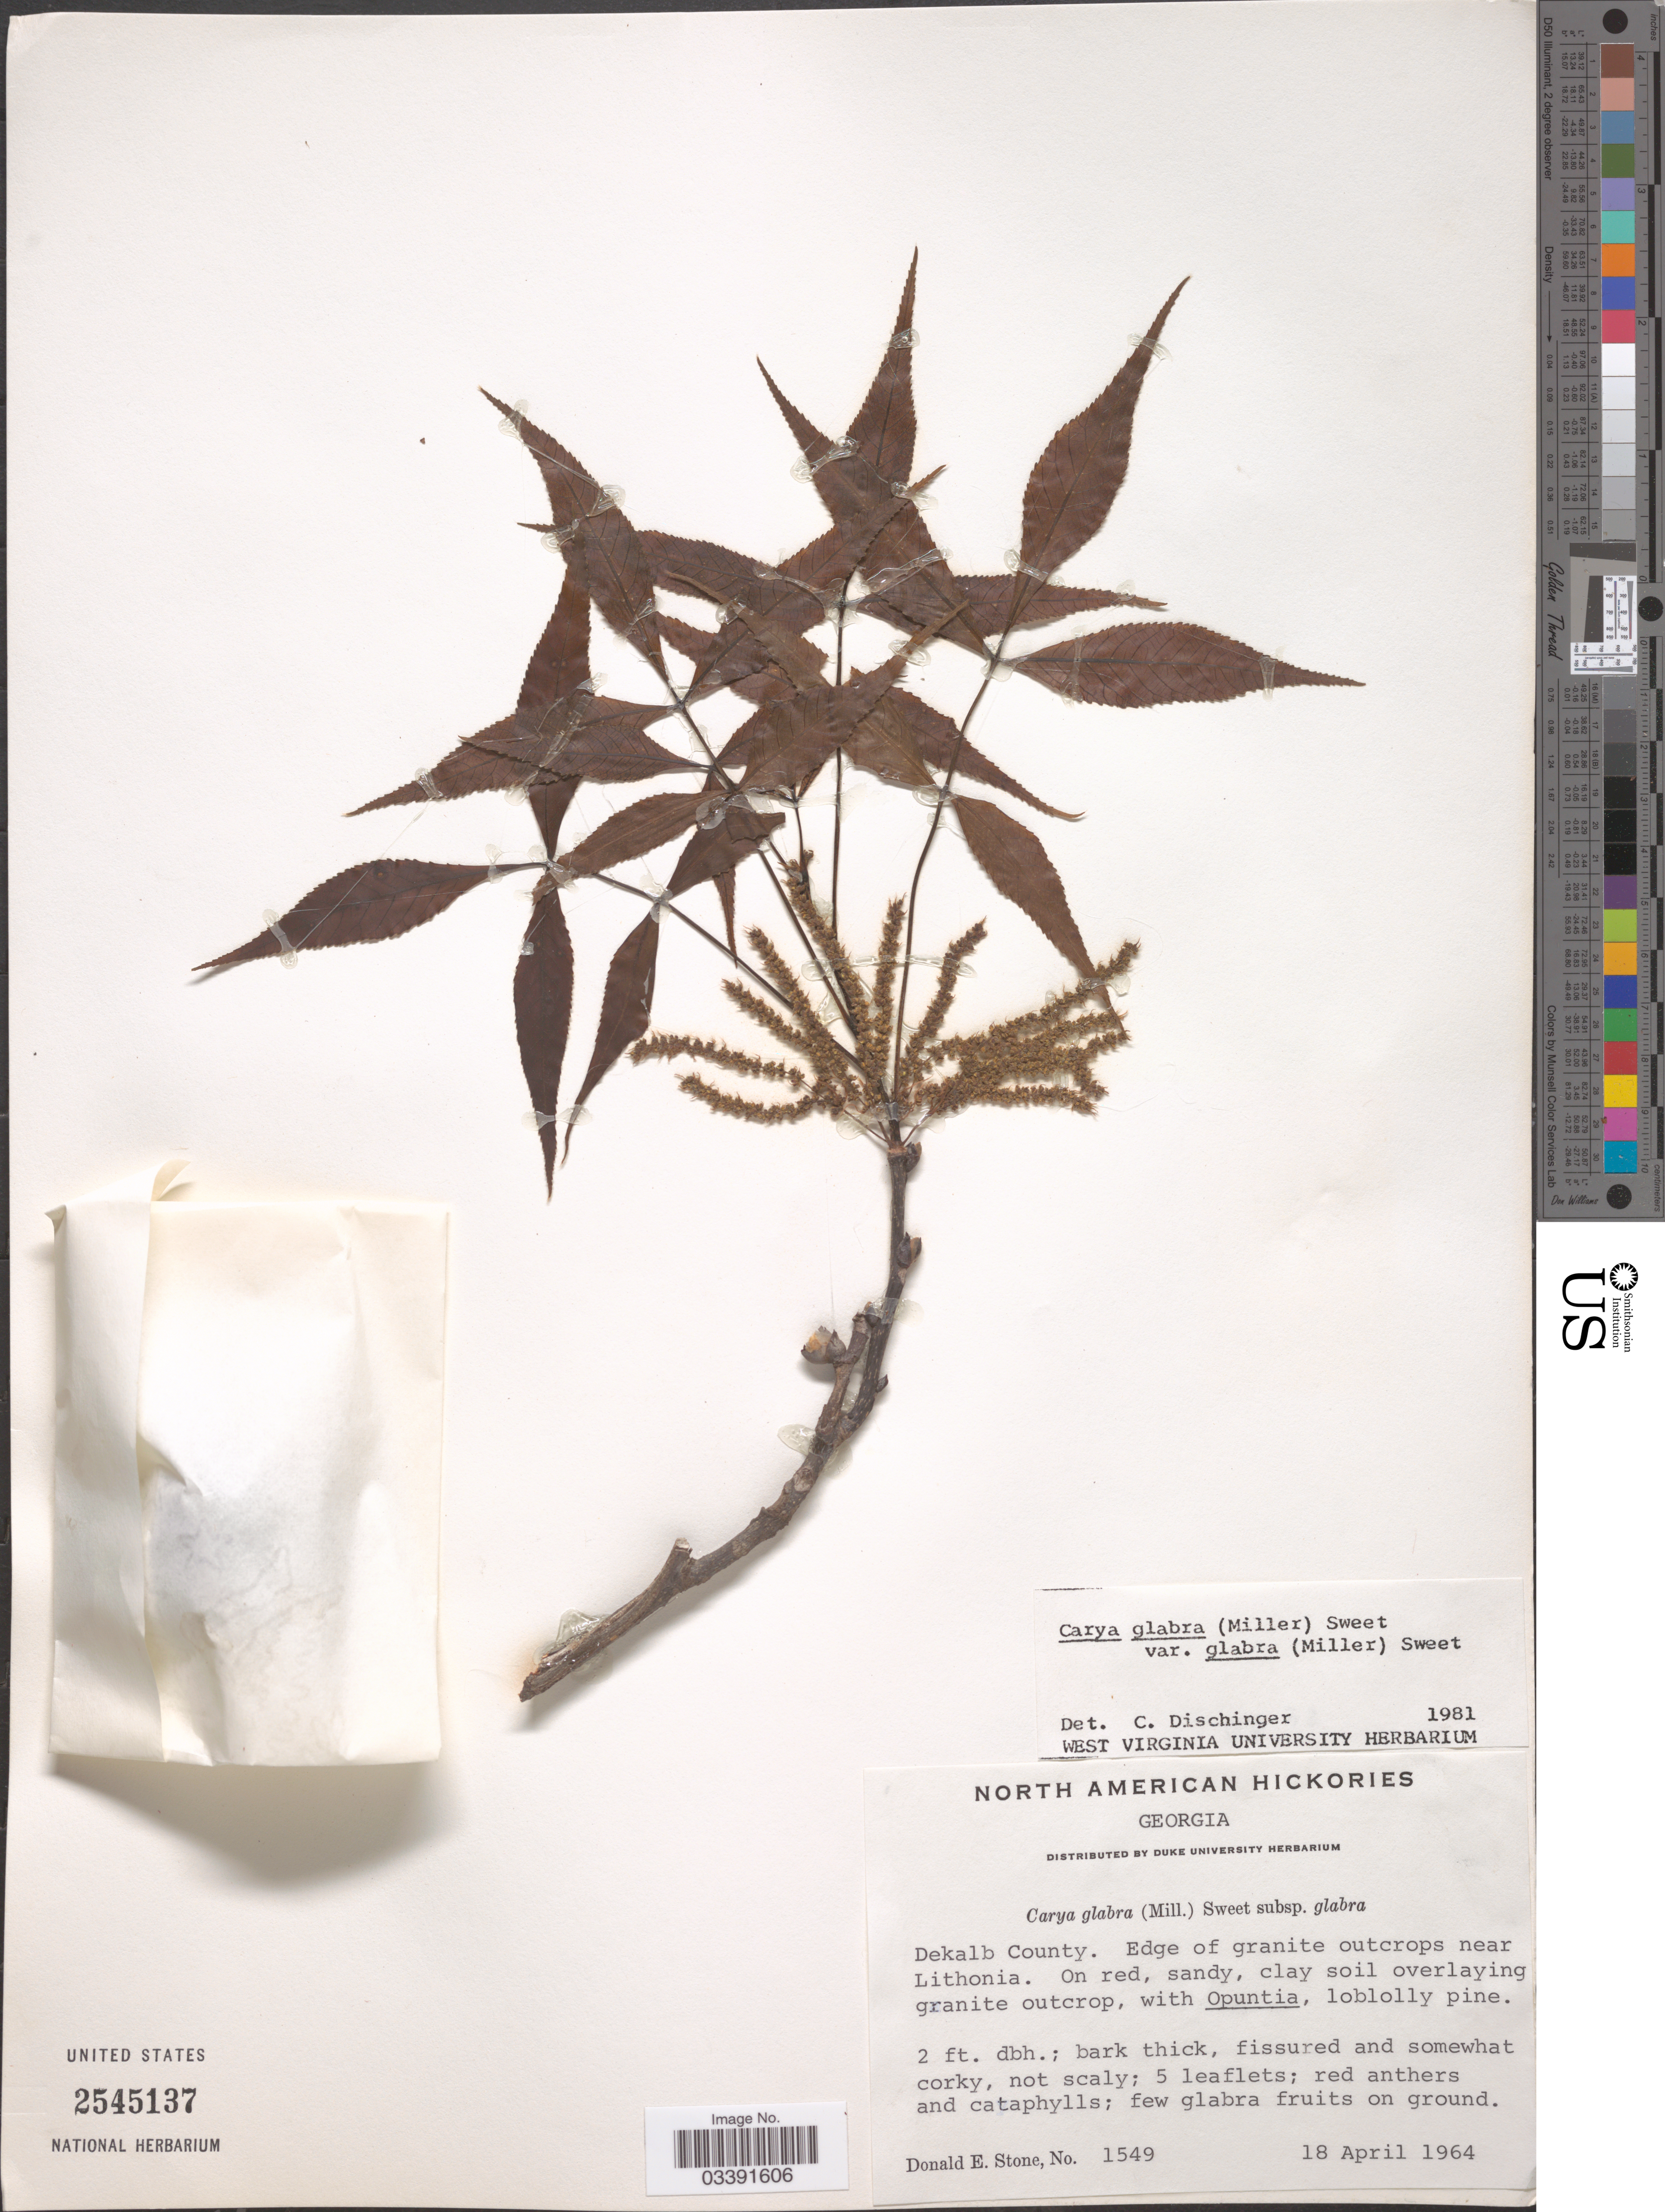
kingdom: Plantae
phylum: Tracheophyta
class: Magnoliopsida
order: Fagales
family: Juglandaceae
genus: Carya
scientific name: Carya glabra var. glabra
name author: (Mill.) Sweet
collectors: D. Stone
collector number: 1549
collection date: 1964-04-18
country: United States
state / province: Georgia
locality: Dekalb County. Edge of granite outcorps near Lithonia.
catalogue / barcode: US 2545137